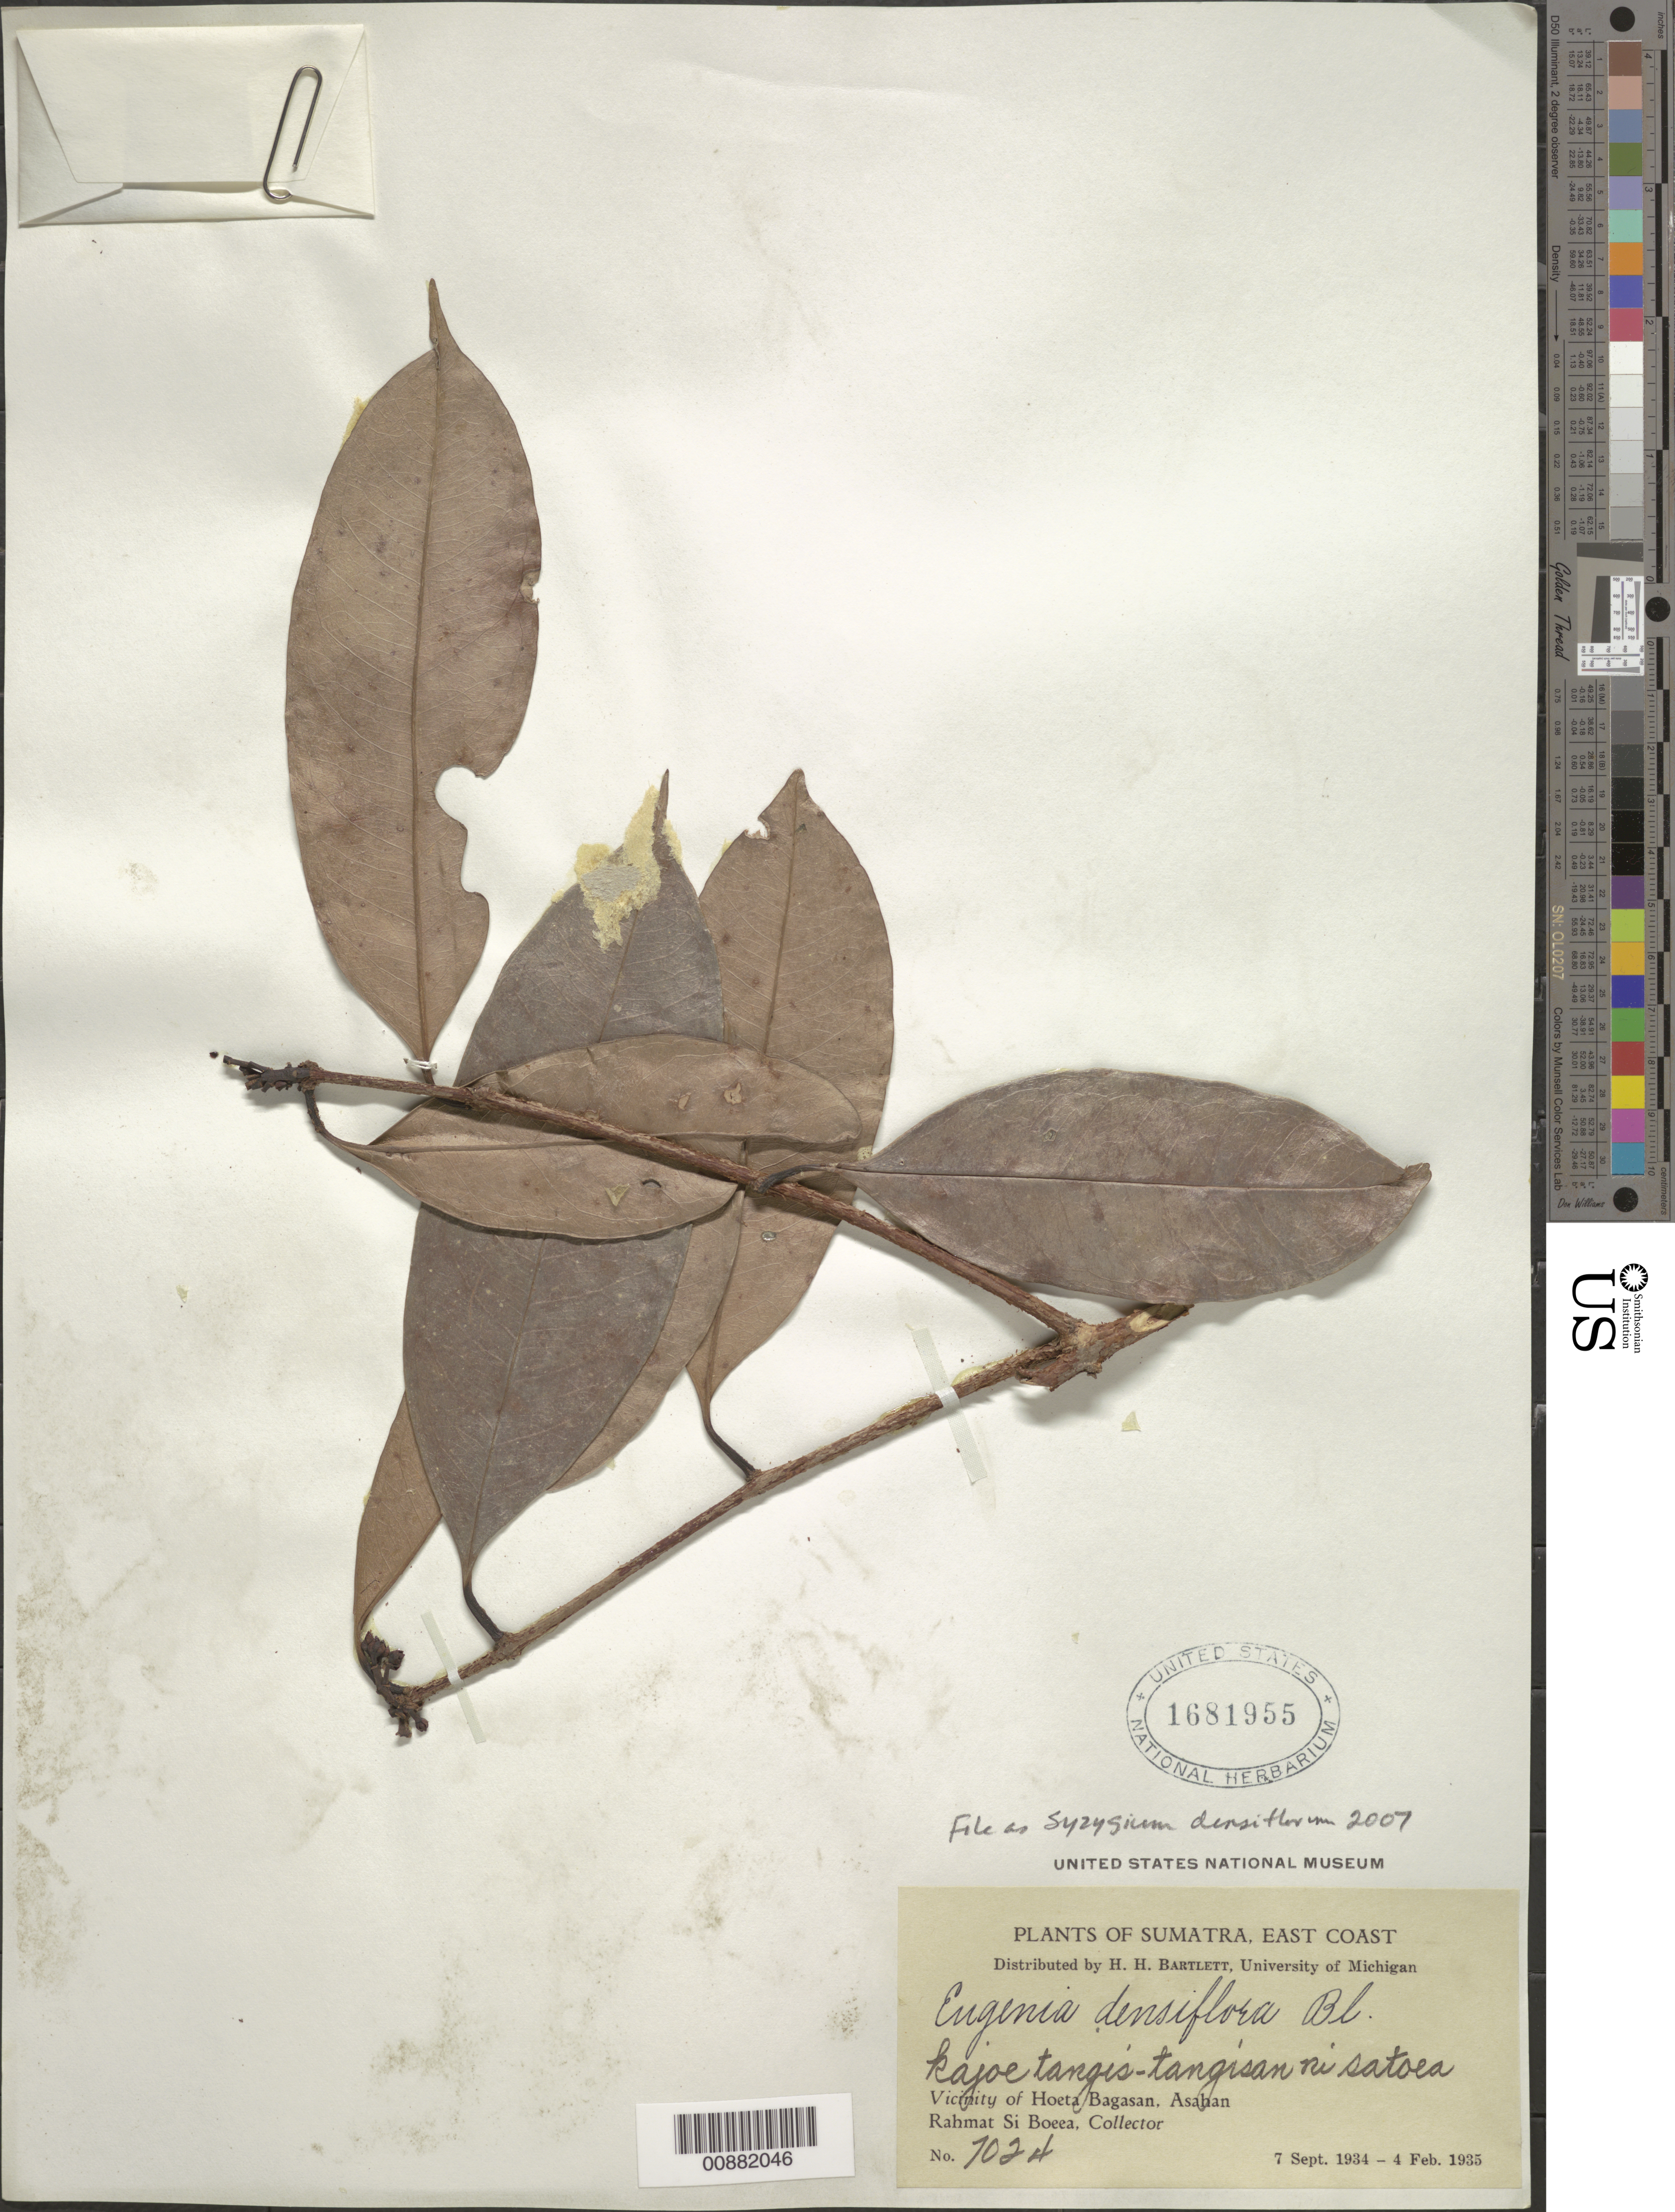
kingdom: Plantae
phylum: Tracheophyta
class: Magnoliopsida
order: Myrtales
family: Myrtaceae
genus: Syzygium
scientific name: Syzygium densiflorum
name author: Brongn. & Gris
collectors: Rahmat Si Boeea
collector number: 7024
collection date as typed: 07 Sep 1934 to 04 Feb 1935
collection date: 1934-09-07/1935-02-04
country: Indonesia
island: Sumatra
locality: Vicinity of Hoeta Bagasan, Asahan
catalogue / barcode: US 1681955